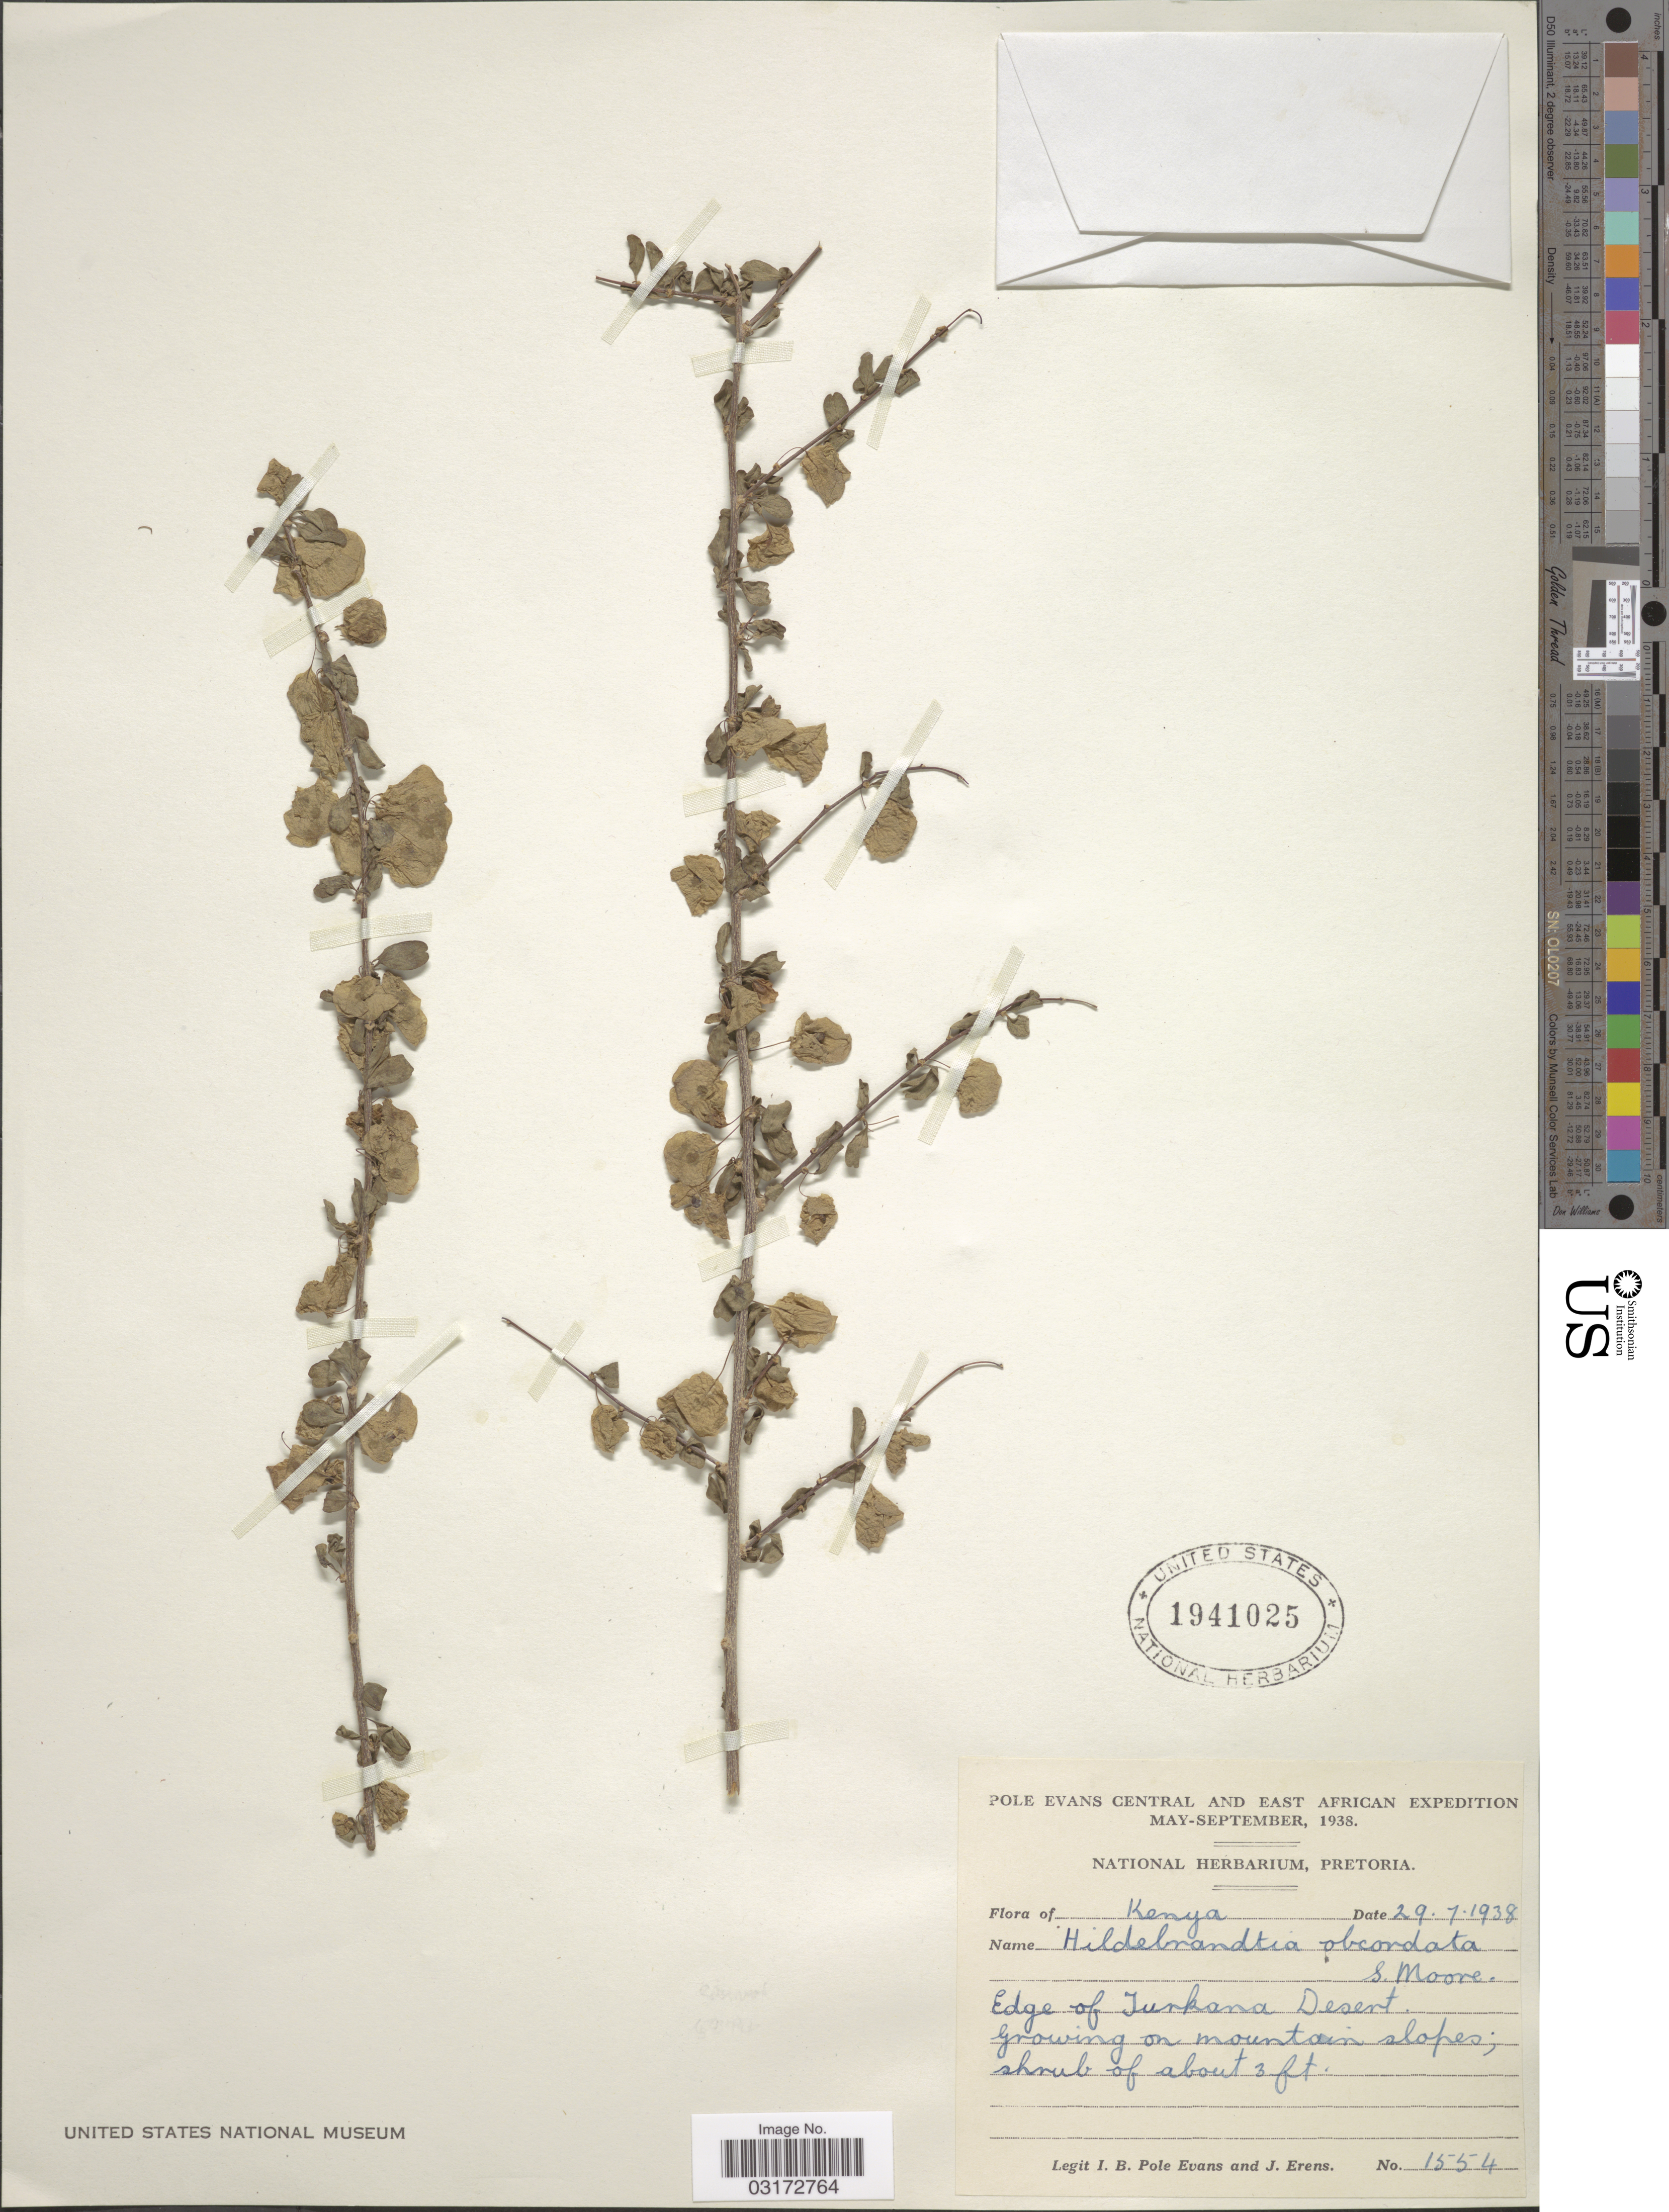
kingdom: Plantae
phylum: Tracheophyta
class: Magnoliopsida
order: Solanales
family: Convolvulaceae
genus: Hildebrandtia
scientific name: Hildebrandtia obcordata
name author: S. Moore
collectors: I. B. Pole-Evans & J. Erens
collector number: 1554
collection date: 1938-07-29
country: Kenya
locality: Edge of Turkana Desert.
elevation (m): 1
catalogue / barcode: US 1941025